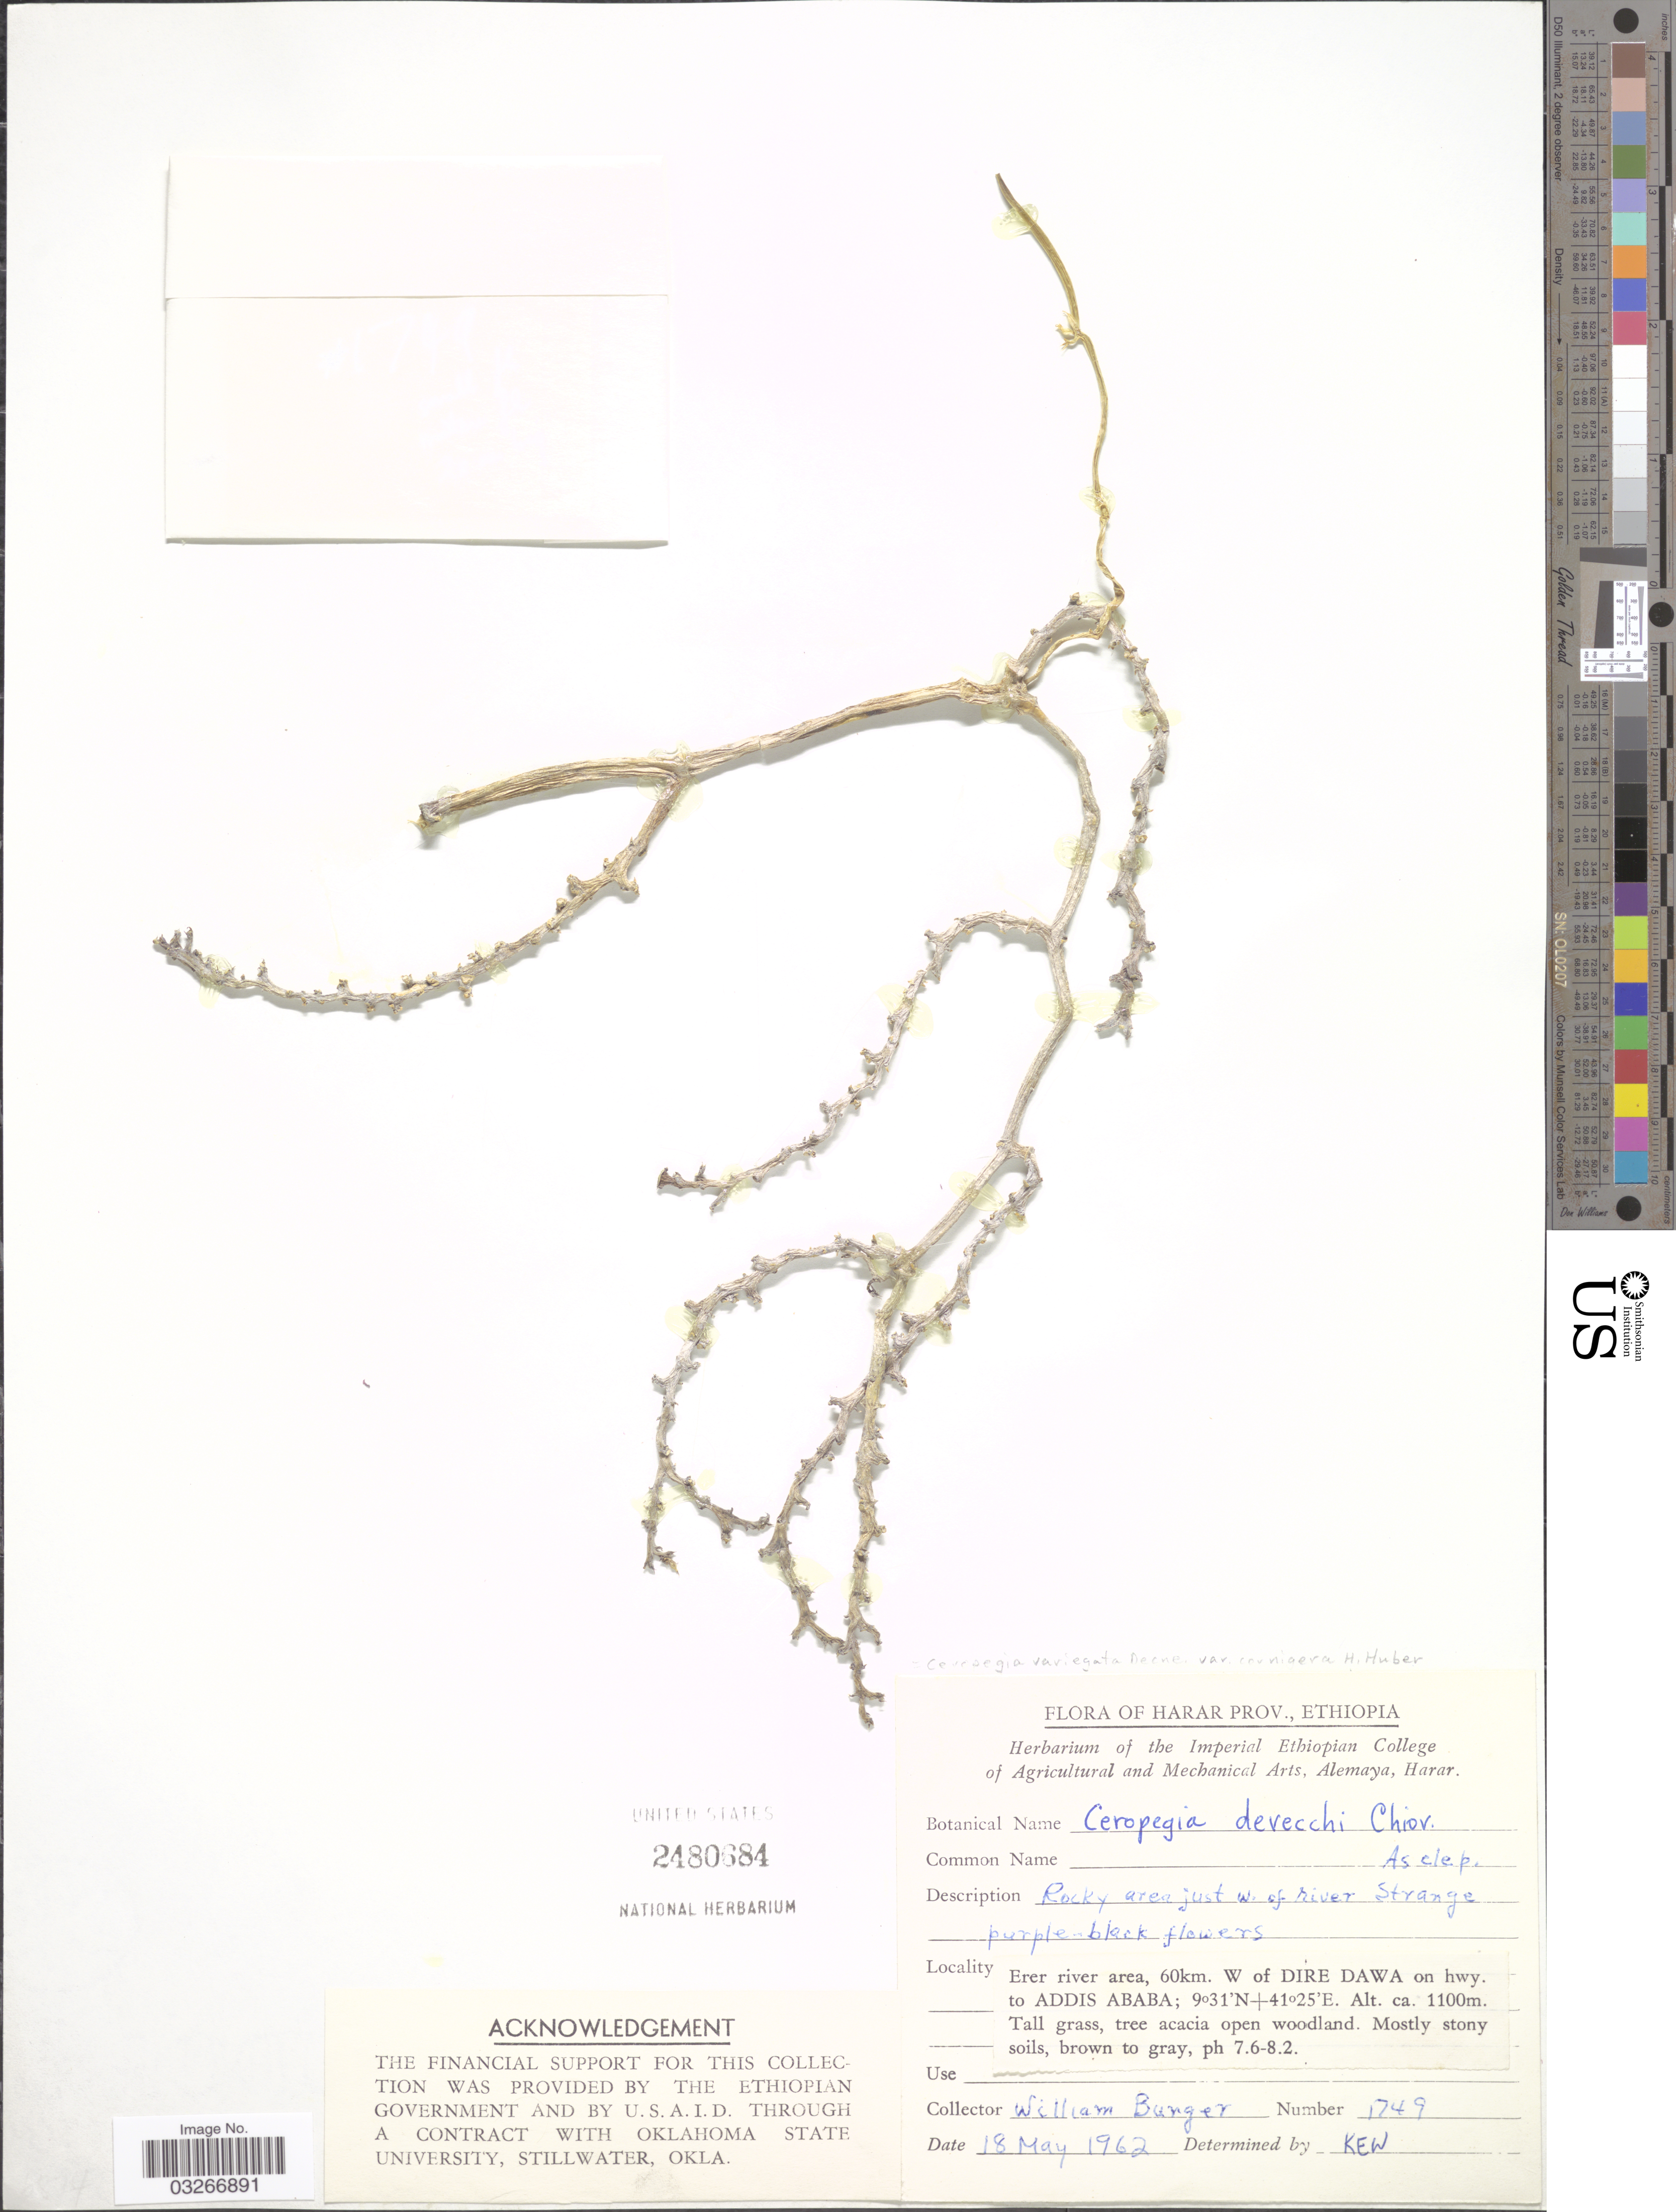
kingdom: Plantae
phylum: Tracheophyta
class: Magnoliopsida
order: Gentianales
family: Apocynaceae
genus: Ceropegia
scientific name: Ceropegia variegata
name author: Decne.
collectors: W. Burger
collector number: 1749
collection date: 1962-05-18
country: Ethiopia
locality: Harar Prov., Erer river area, 60km W. of Dire Dawa on hwy. to Addis Ababa.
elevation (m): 1100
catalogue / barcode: US 2480684